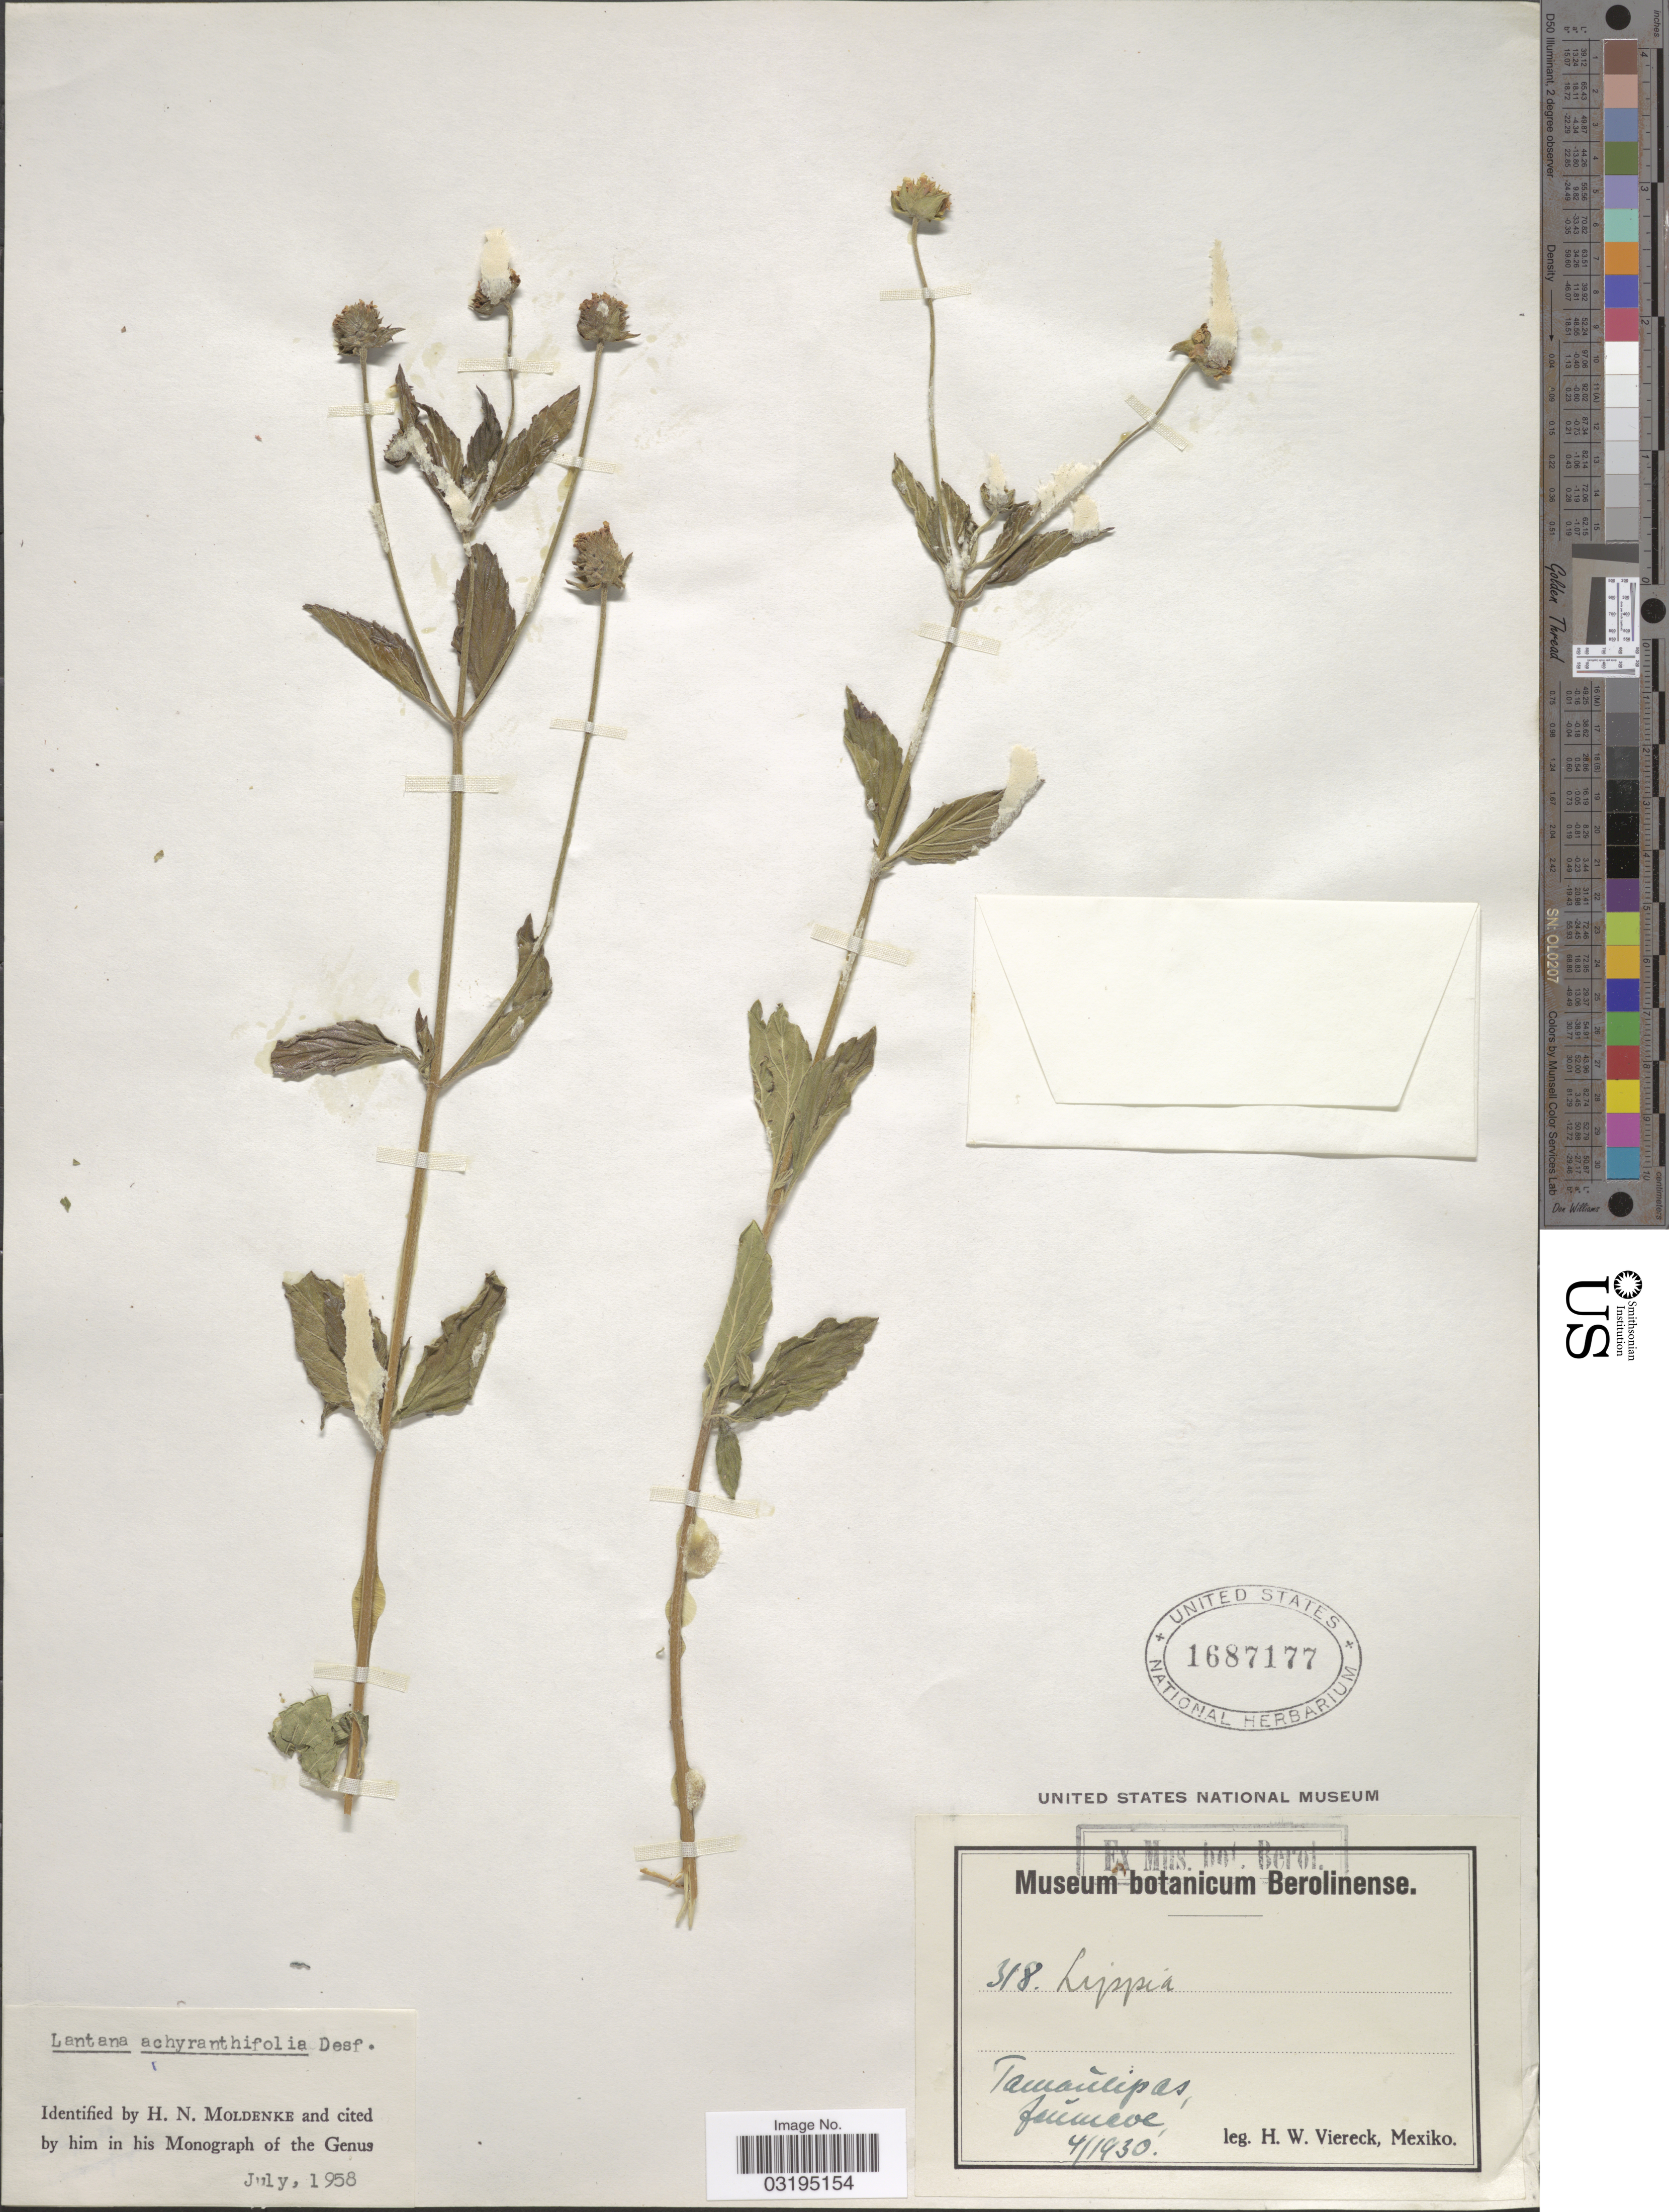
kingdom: Plantae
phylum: Tracheophyta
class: Magnoliopsida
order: Lamiales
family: Verbenaceae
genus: Lantana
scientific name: Lantana achyranthifolia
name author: Desf.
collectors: H. W. Viereck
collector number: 318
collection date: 1930-04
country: Mexico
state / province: Tamaulipas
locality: Jaumave.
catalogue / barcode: US 1687177